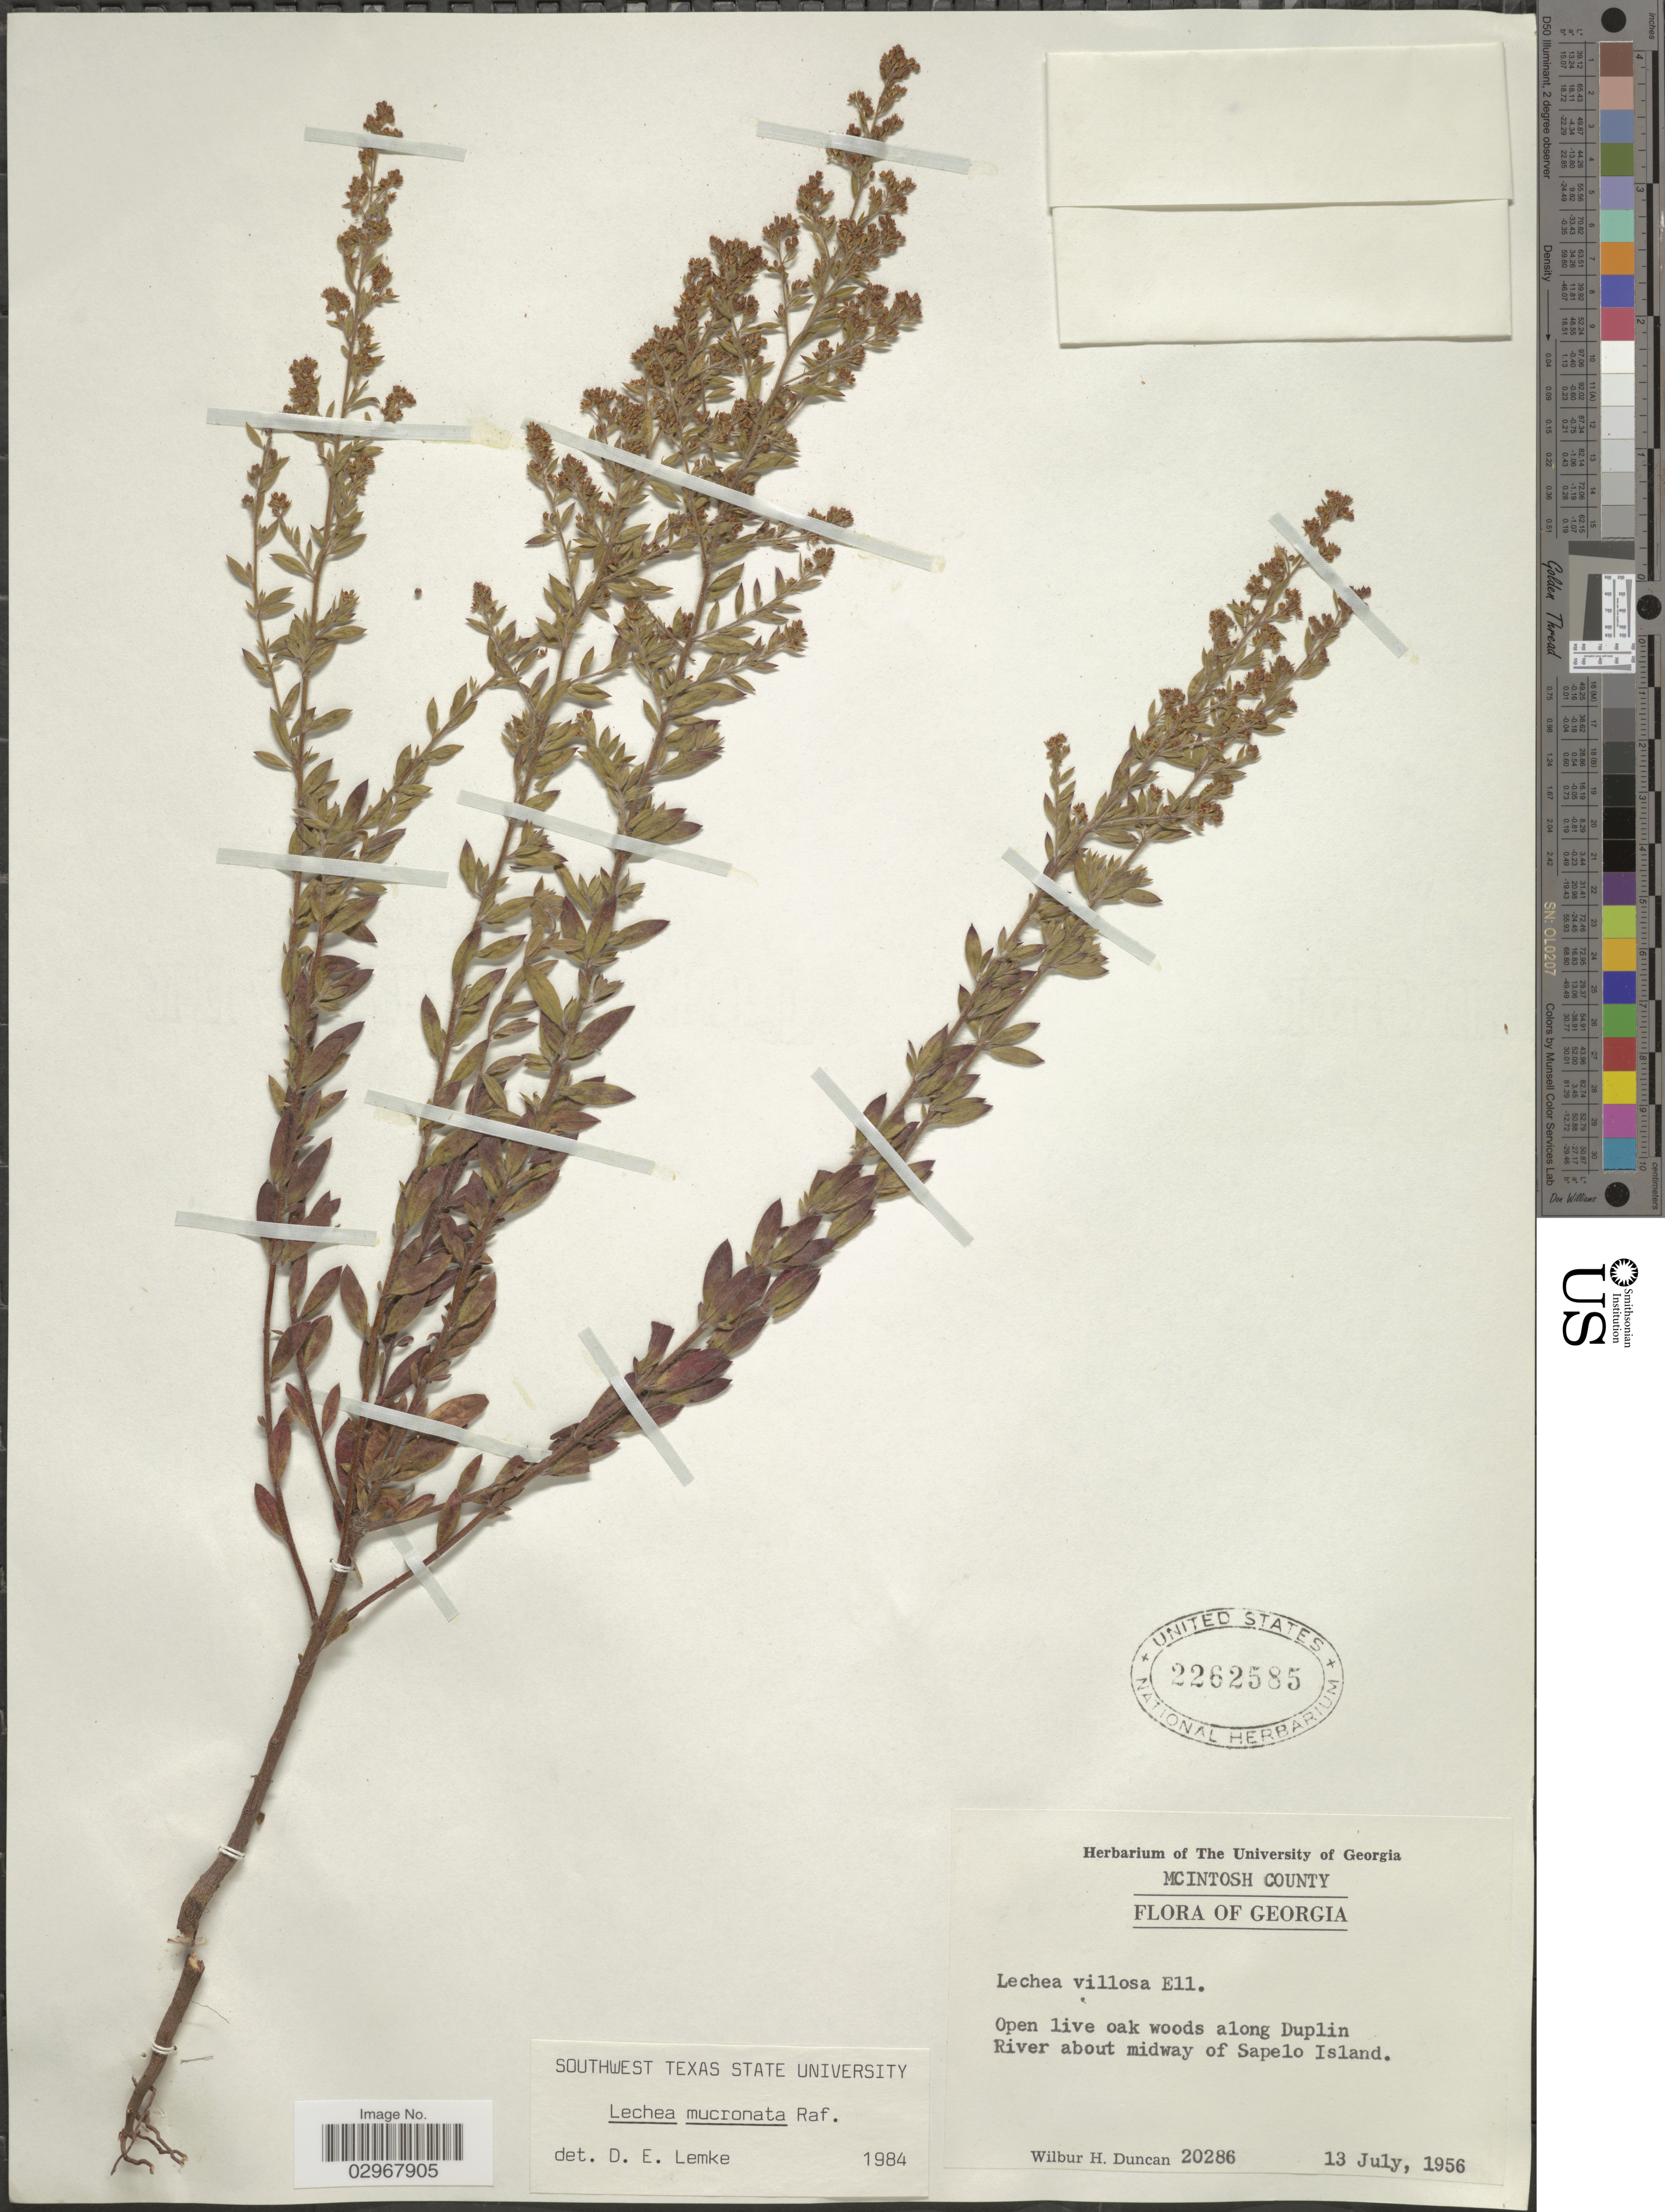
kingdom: Plantae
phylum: Tracheophyta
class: Magnoliopsida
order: Malvales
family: Cistaceae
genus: Lechea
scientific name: Lechea mucronata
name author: Raf.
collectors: W. H. Duncan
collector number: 20286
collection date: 1956-07-13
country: United States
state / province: Georgia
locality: Mcintosh County. Open live oak woods along Duplin River about midway of Sapelo Island.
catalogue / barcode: US 2262585